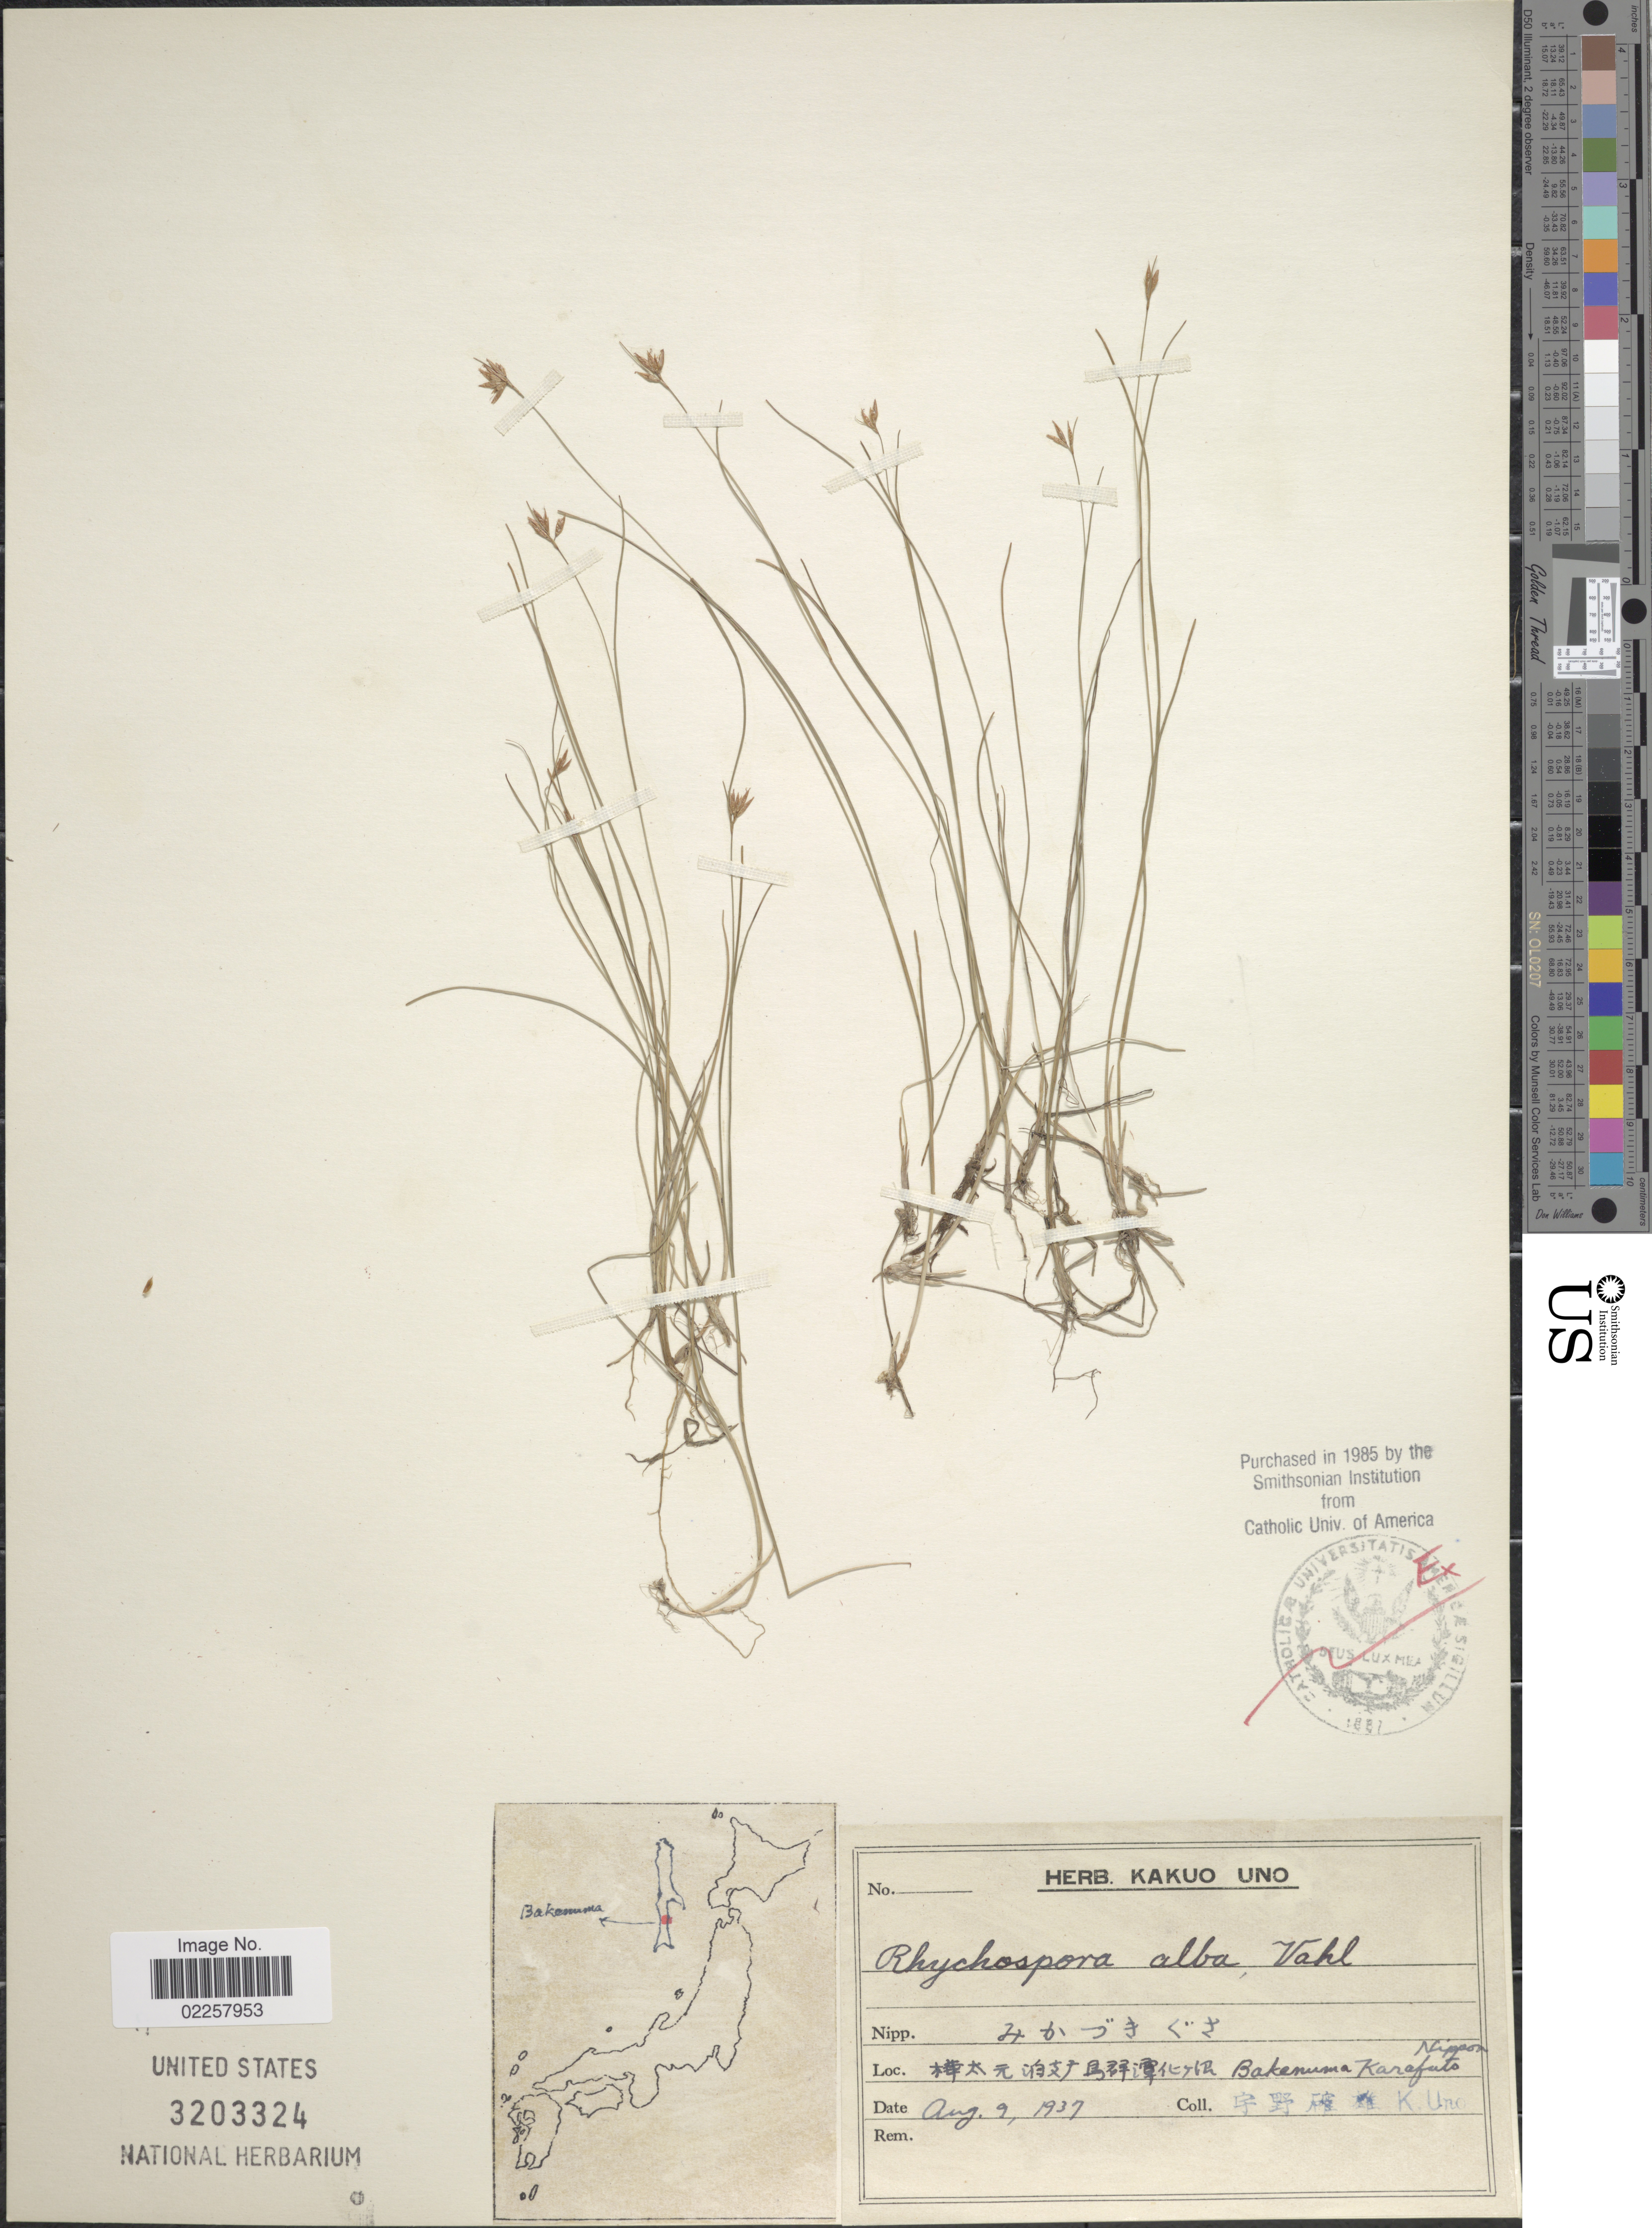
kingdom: Plantae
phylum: Tracheophyta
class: Liliopsida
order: Poales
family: Cyperaceae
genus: Rhynchospora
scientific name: Rhynchospora alba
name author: (L.) Vahl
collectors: K. Uno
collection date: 1937-08-09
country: Japan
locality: Bakenuma Karafuto Nippon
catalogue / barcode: US 3203324